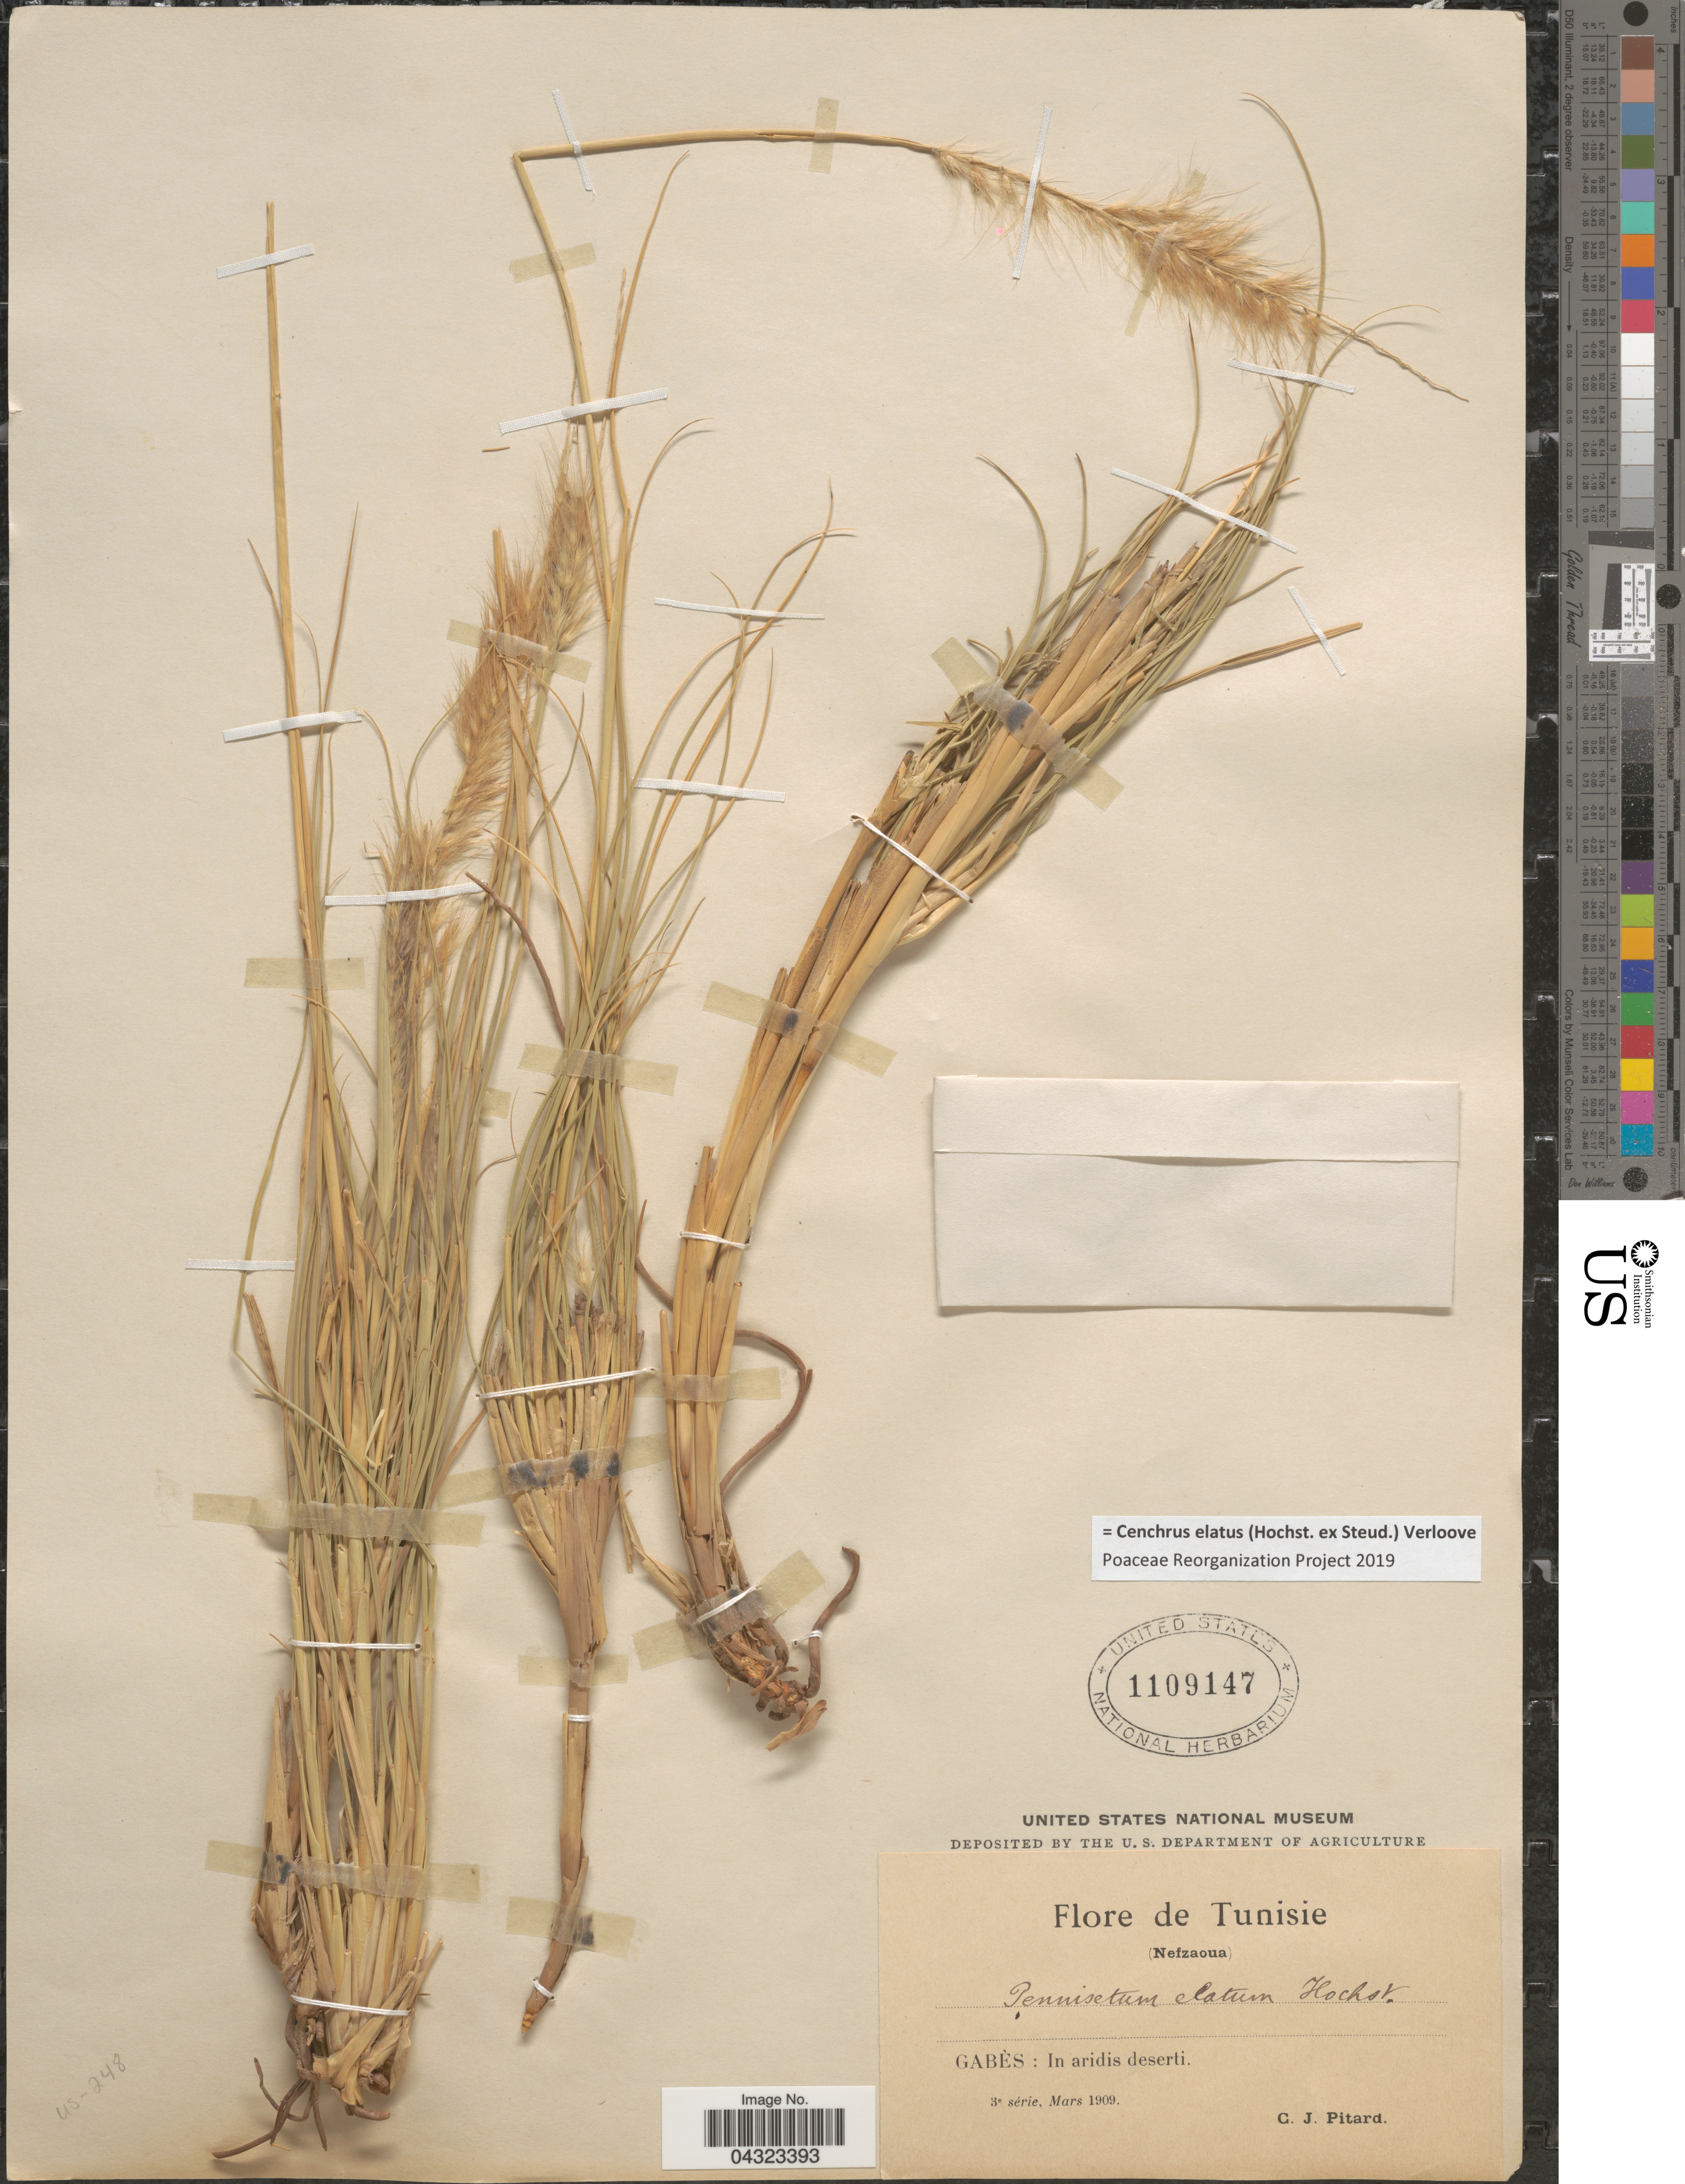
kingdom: Plantae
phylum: Tracheophyta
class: Liliopsida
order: Poales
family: Poaceae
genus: Cenchrus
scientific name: Cenchrus elatus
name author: (Hochst. ex Steud.) Verloove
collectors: C. Pitard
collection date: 1909-03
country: Tunisia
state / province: Gabès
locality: (Nefzaoua). Gabès: In aridis deserti.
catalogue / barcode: US 1109147